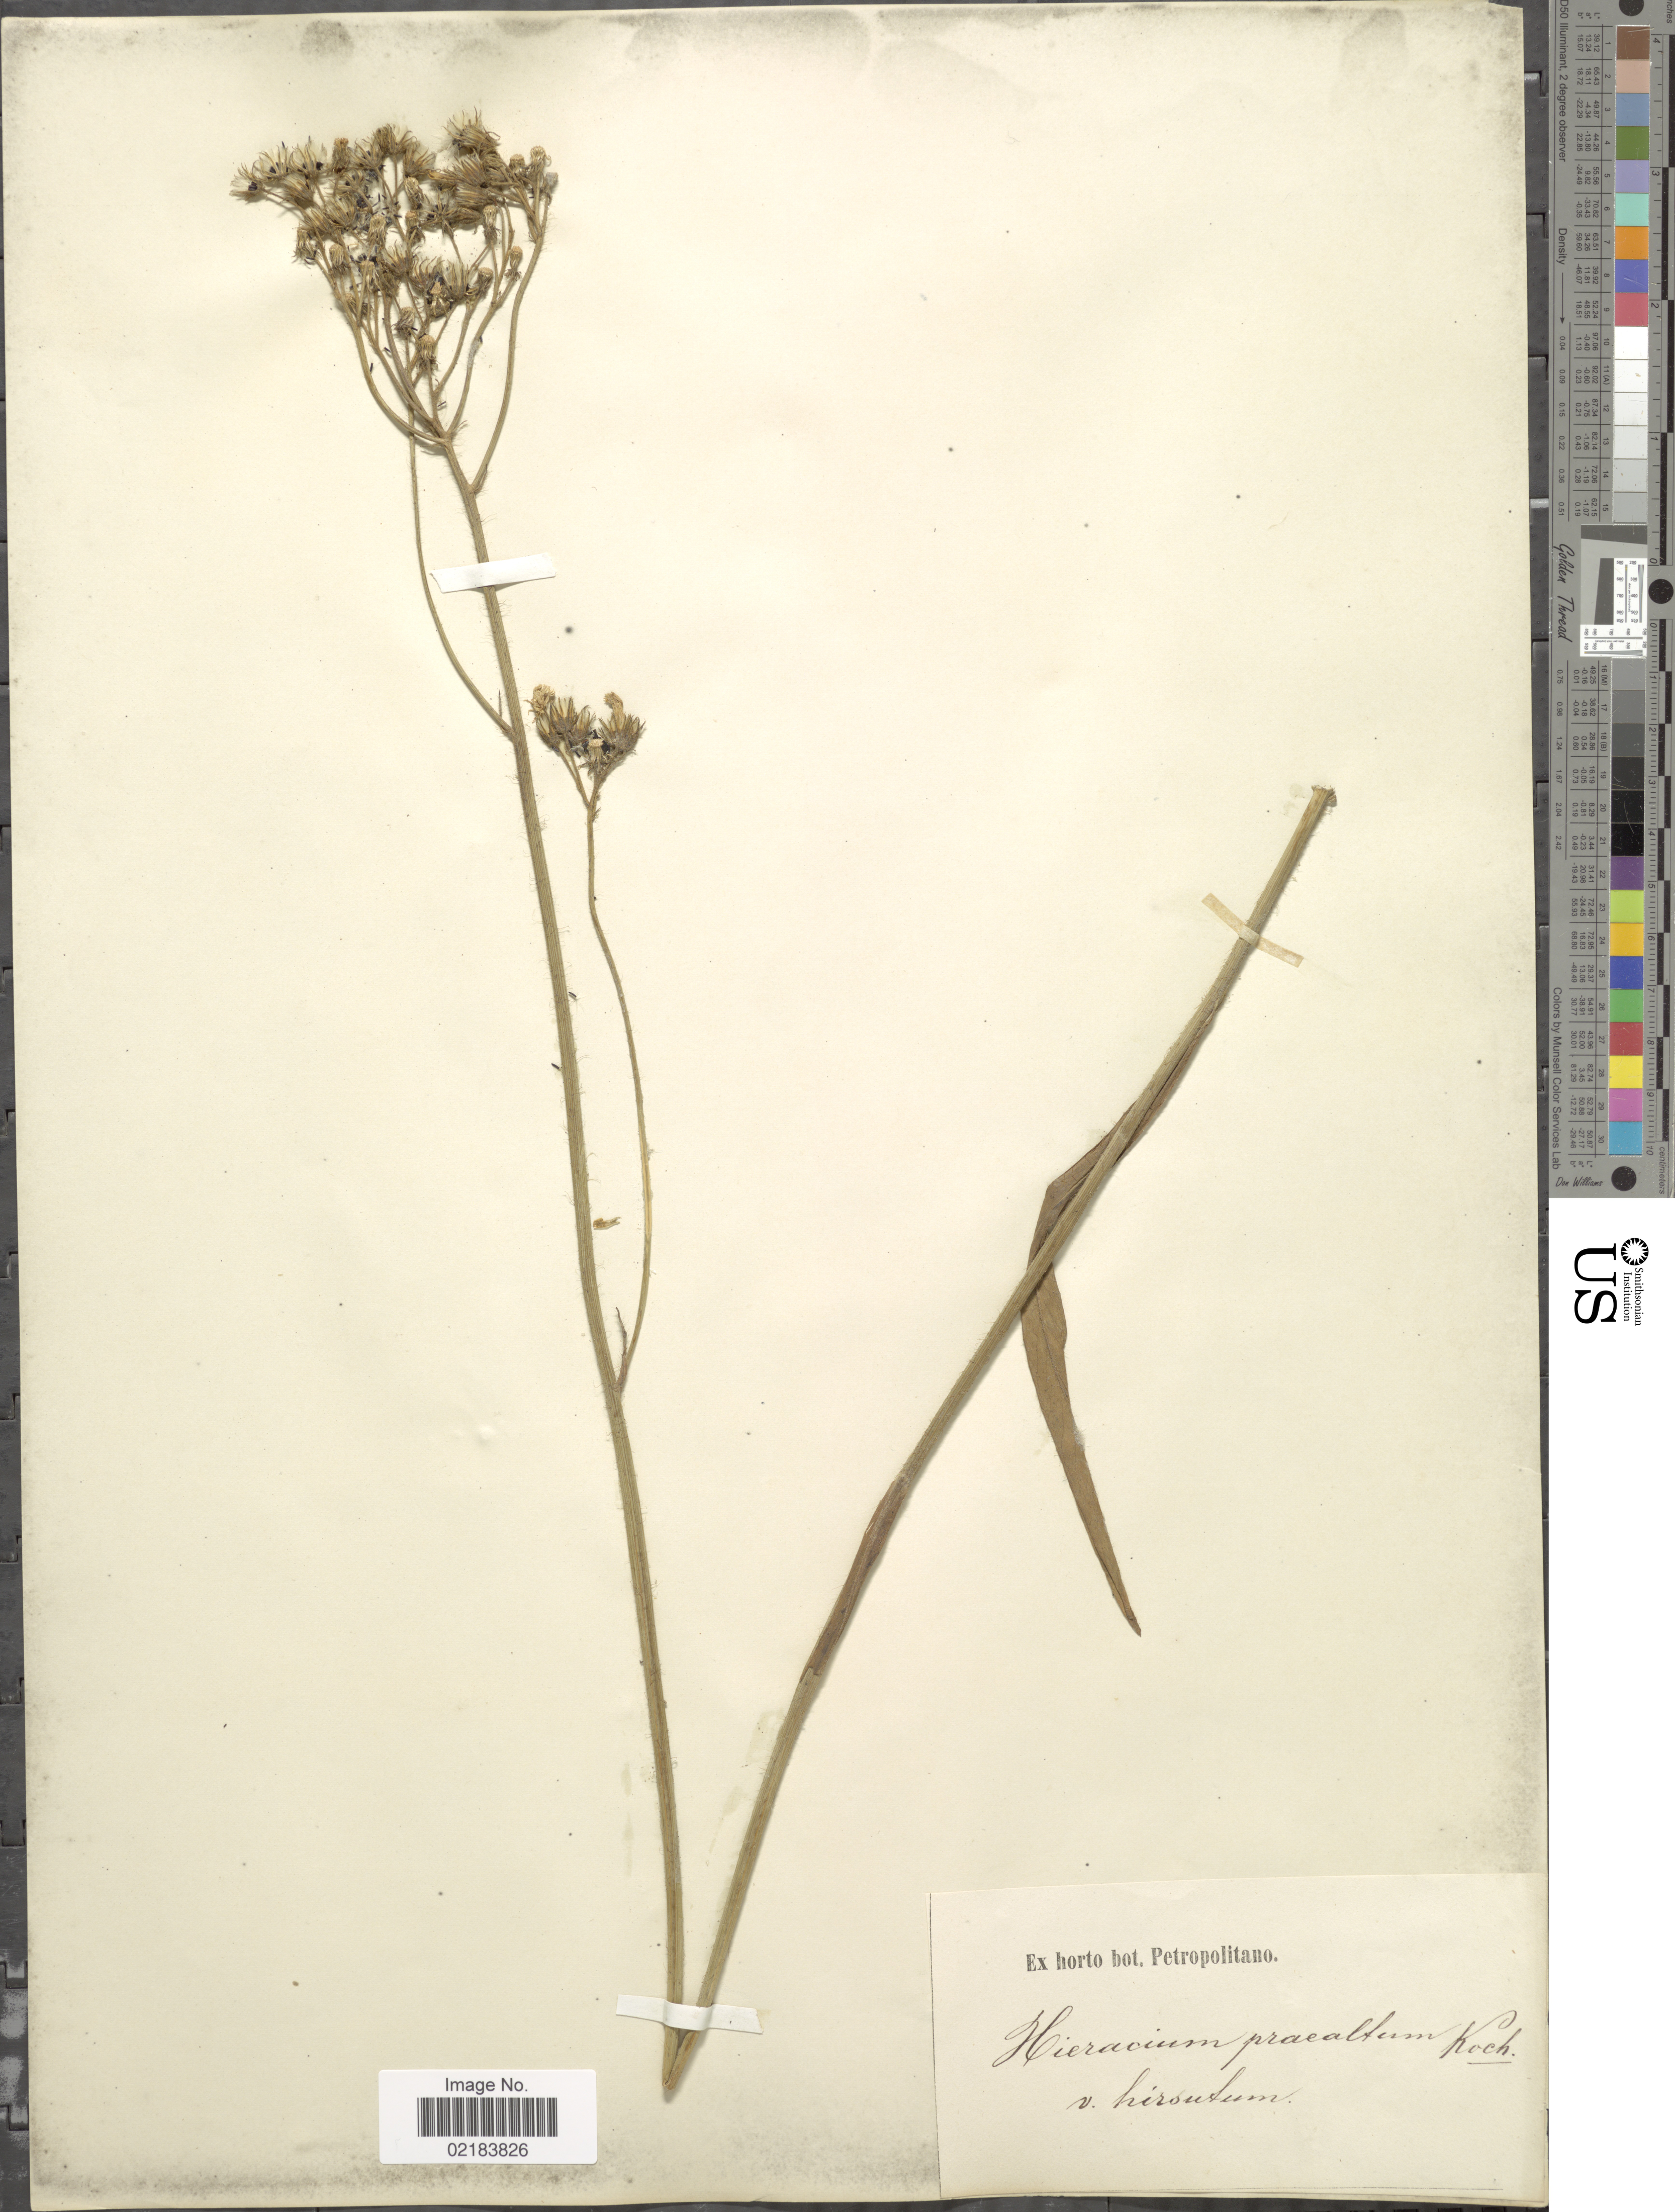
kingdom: Plantae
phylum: Tracheophyta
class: Magnoliopsida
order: Asterales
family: Asteraceae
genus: Pilosella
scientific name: Pilosella piloselloides subsp. praealta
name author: (Gochnat) S. Bräut. & Greuter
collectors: ex Horto Bot. Petropolitano